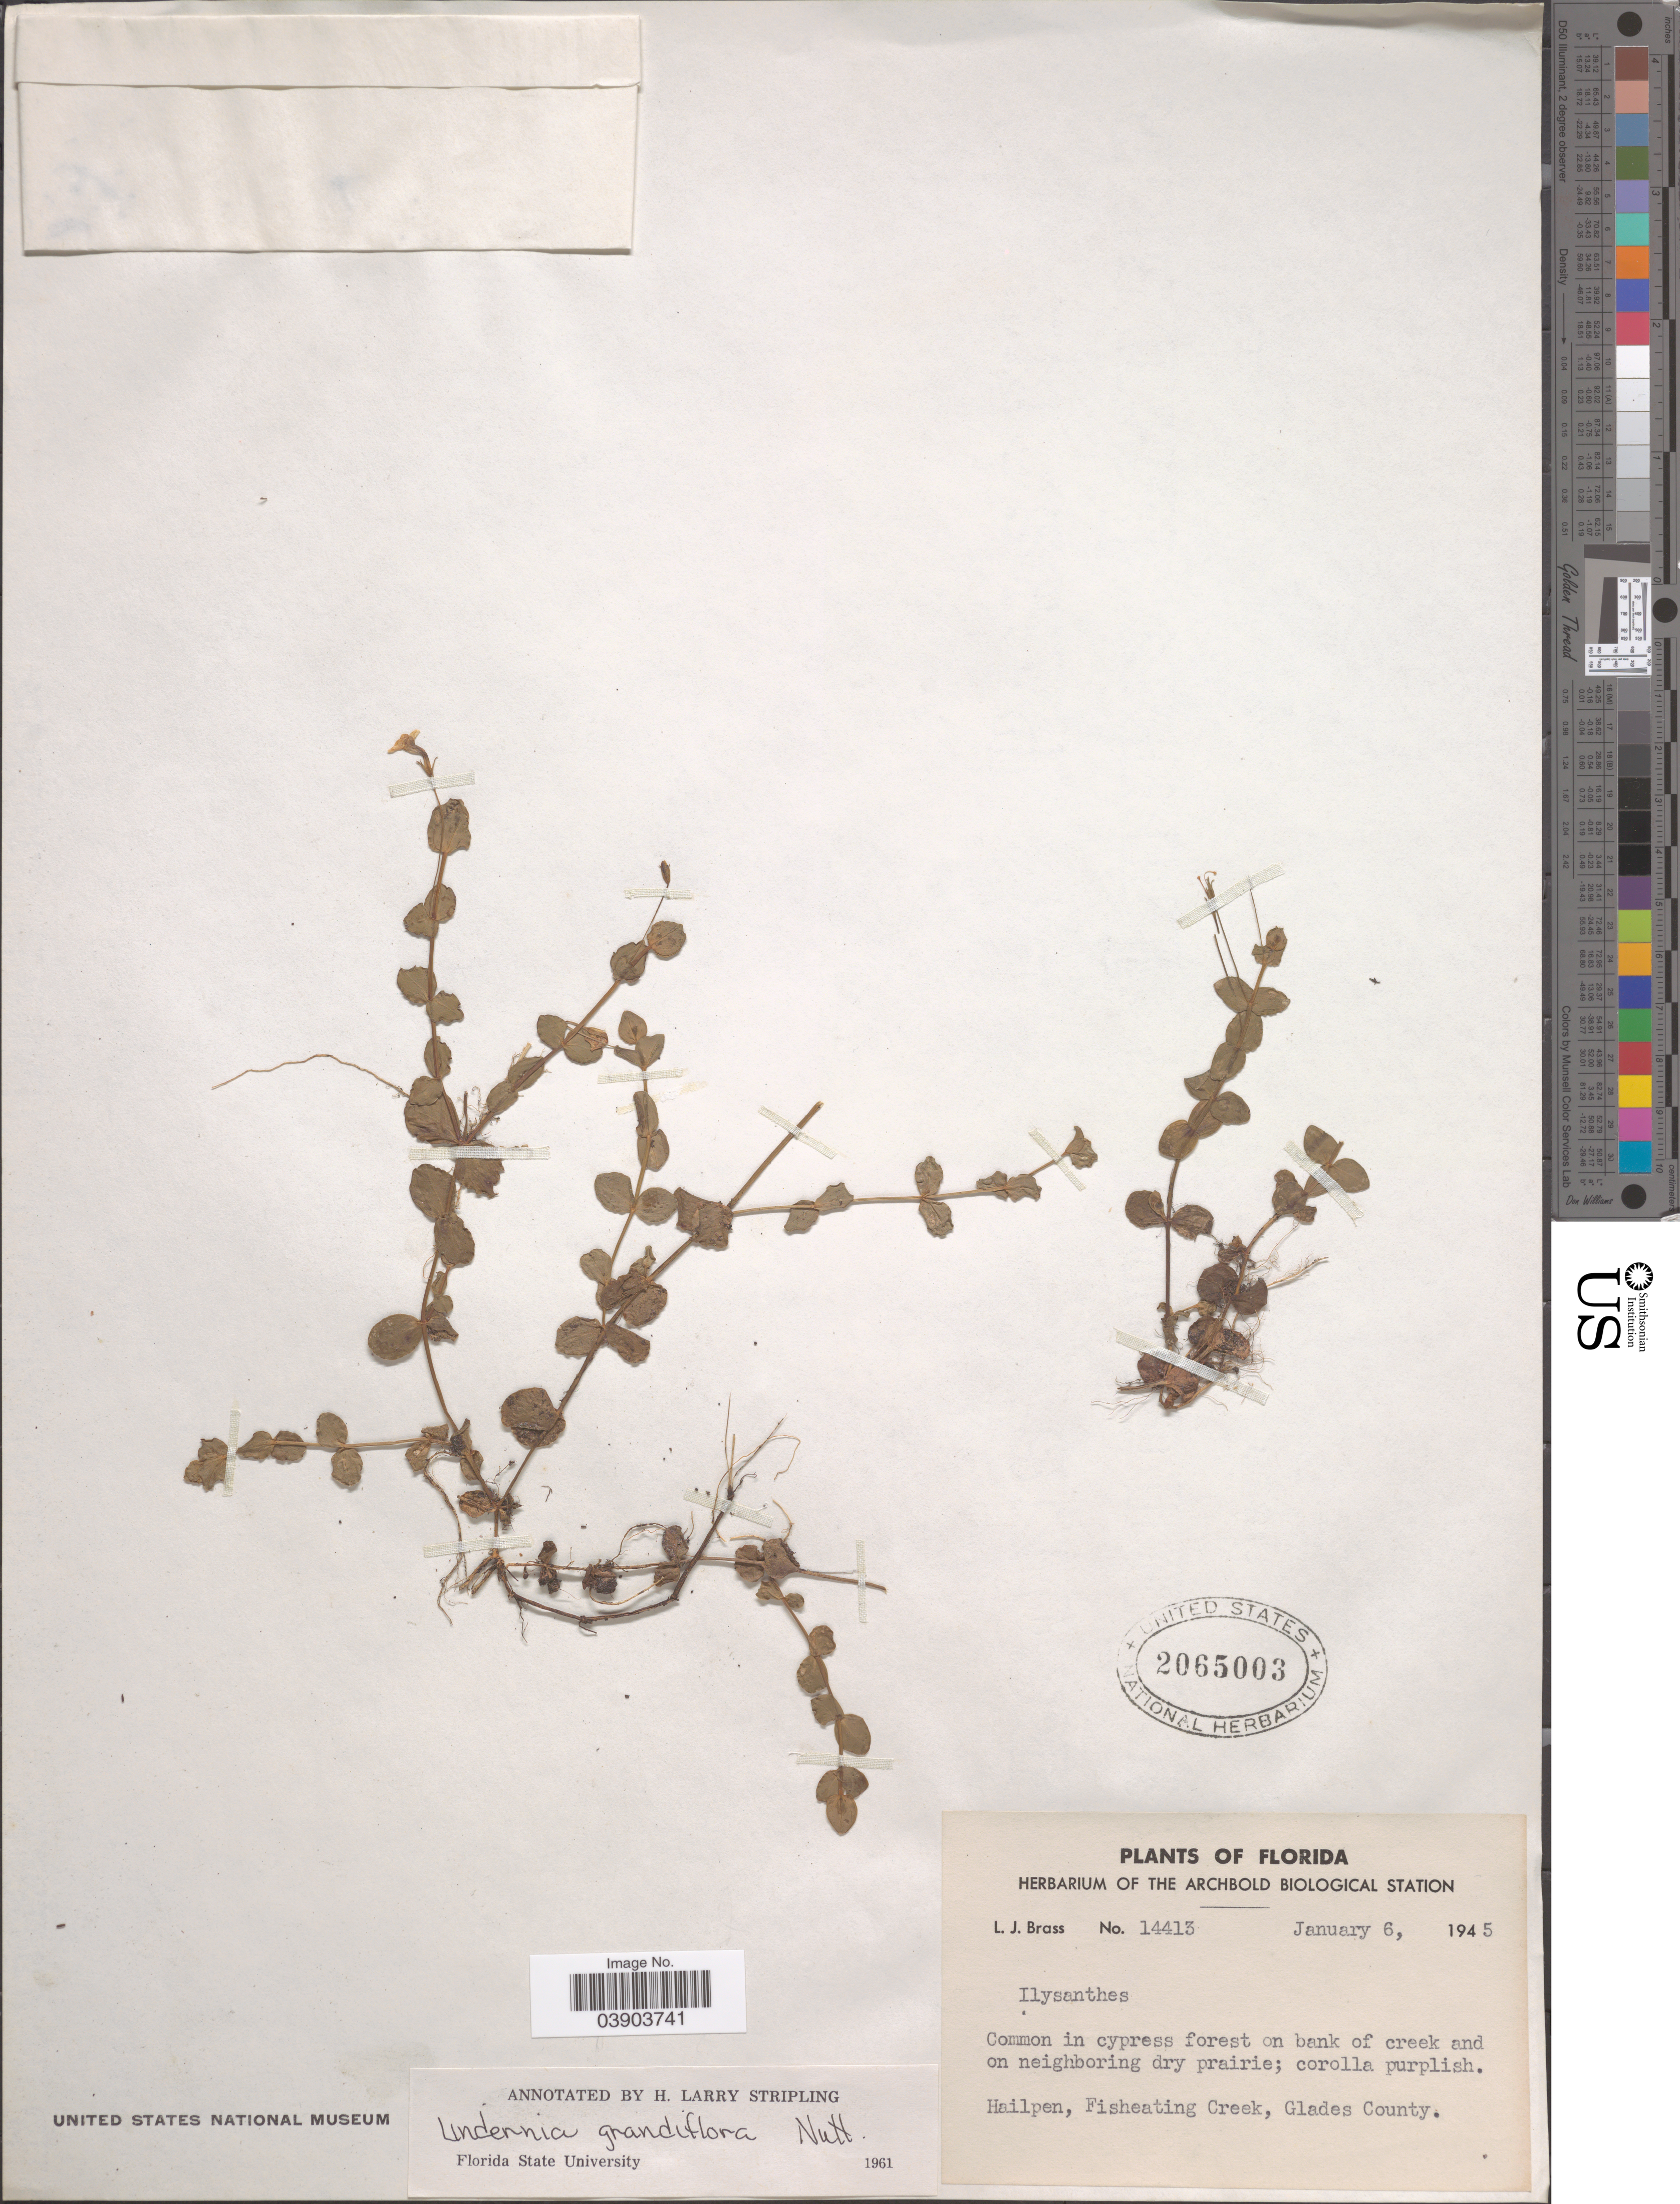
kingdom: Plantae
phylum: Tracheophyta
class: Magnoliopsida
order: Lamiales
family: Linderniaceae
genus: Lindernia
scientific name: Lindernia grandiflora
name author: Nutt.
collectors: L. J. Brass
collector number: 14413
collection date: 1945-01-06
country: United States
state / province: Florida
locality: Hailpen, Fisheating Creek, Glades County.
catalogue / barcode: US 2065003